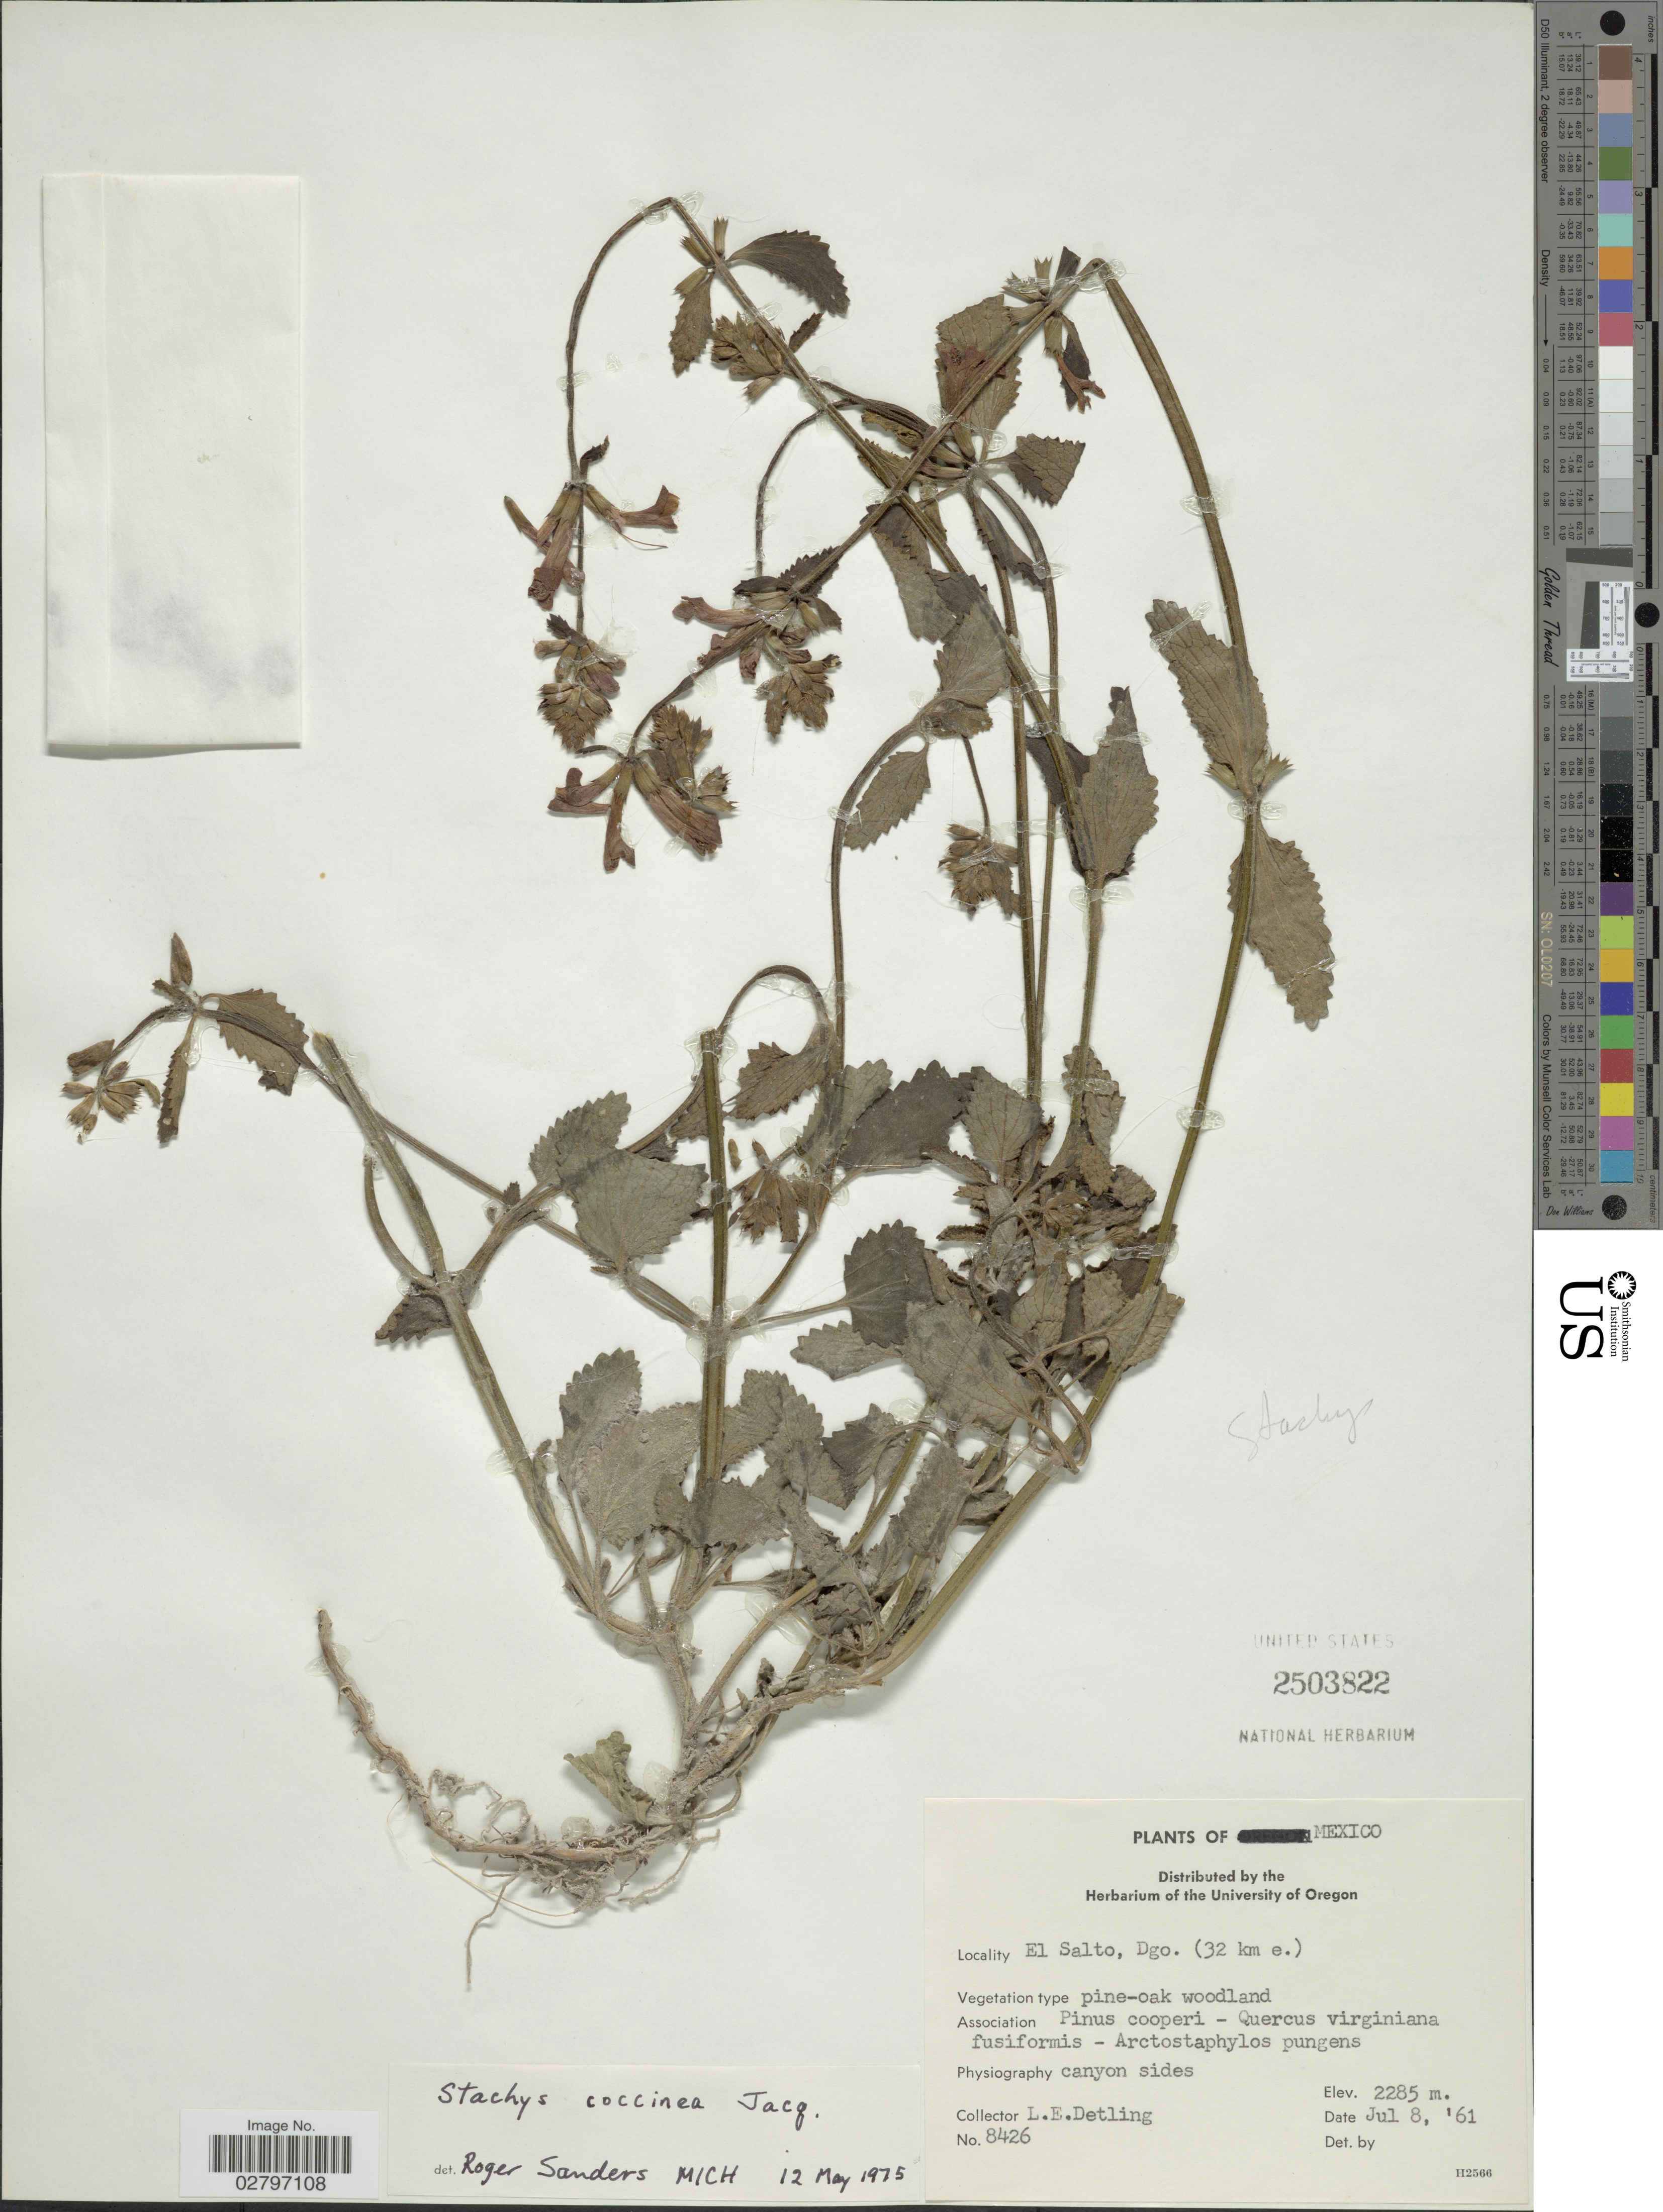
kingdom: Plantae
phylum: Tracheophyta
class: Magnoliopsida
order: Lamiales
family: Lamiaceae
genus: Stachys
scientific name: Stachys coccinea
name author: Ortega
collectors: L. E. Detling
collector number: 8426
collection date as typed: Transcribed d/m/y: 8/7/61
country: Mexico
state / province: Durango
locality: El Salto. (32 km e.)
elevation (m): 2285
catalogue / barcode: US 2503822